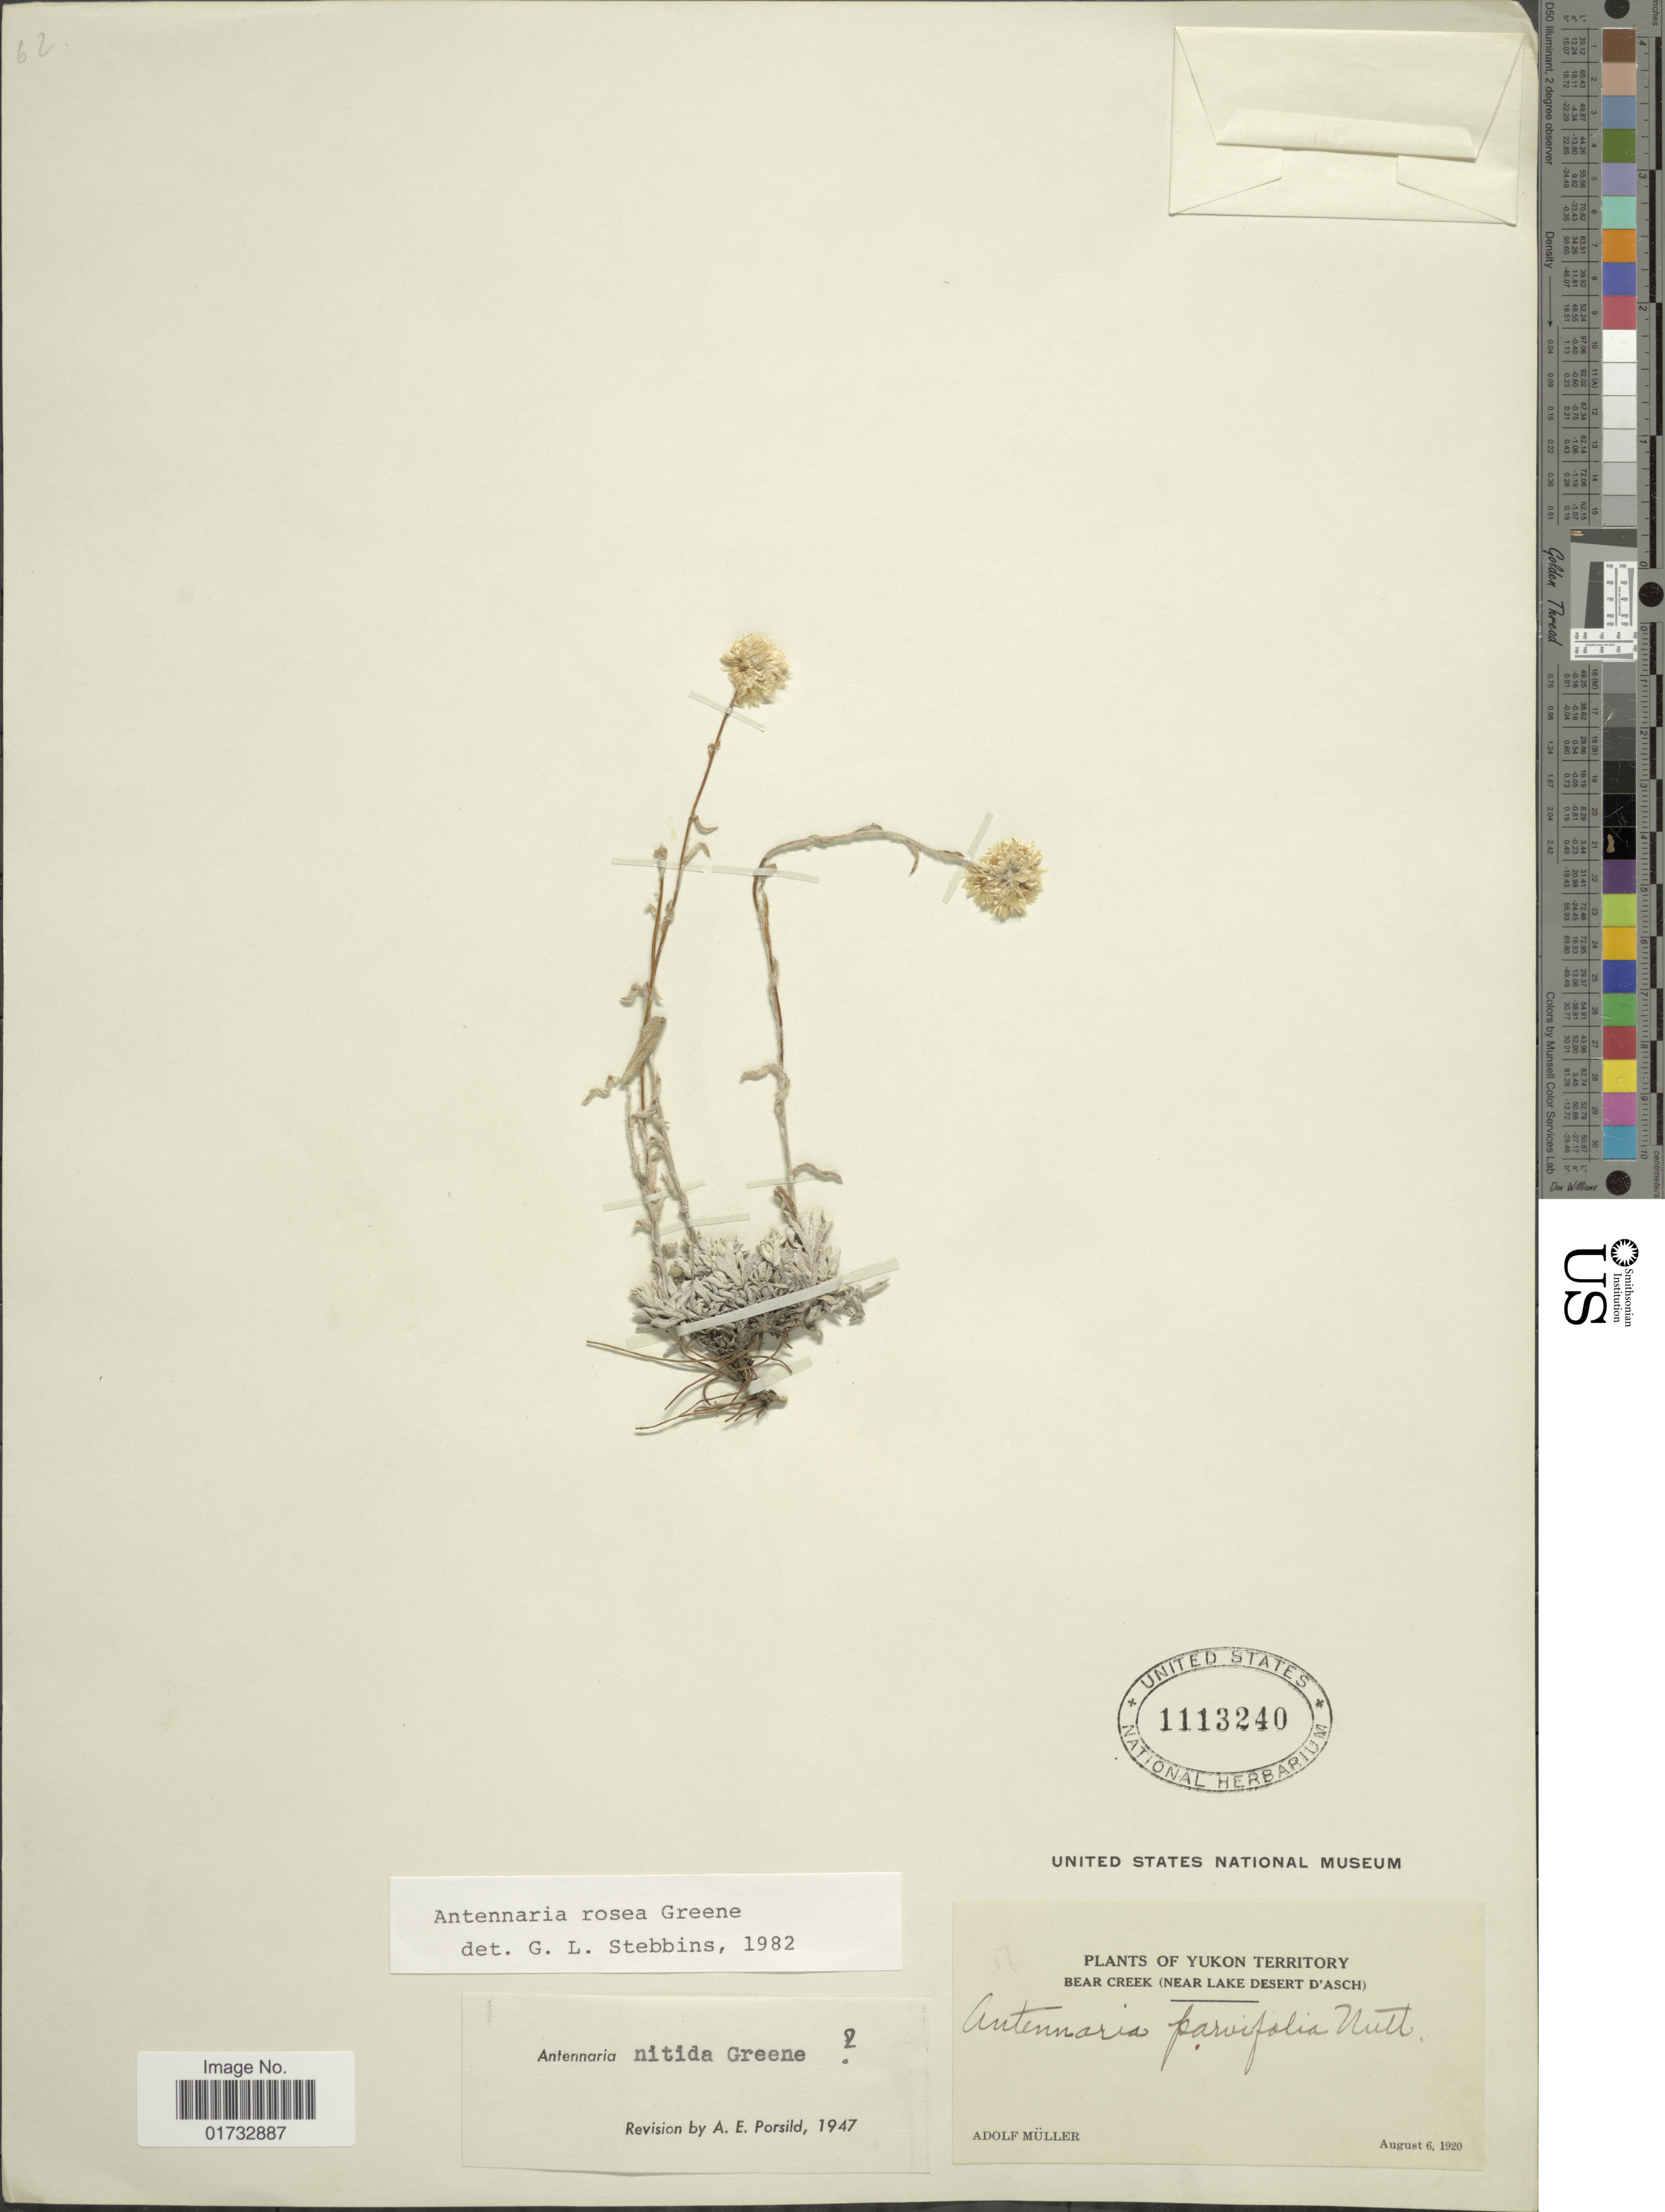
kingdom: Plantae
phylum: Tracheophyta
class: Magnoliopsida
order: Asterales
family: Asteraceae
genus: Antennaria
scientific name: Antennaria rosea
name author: Greene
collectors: A. Muller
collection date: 1920-08-06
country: Canada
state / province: Yukon Territory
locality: Bear Creek (near Lake Desert D'Asch)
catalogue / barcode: US 1113240